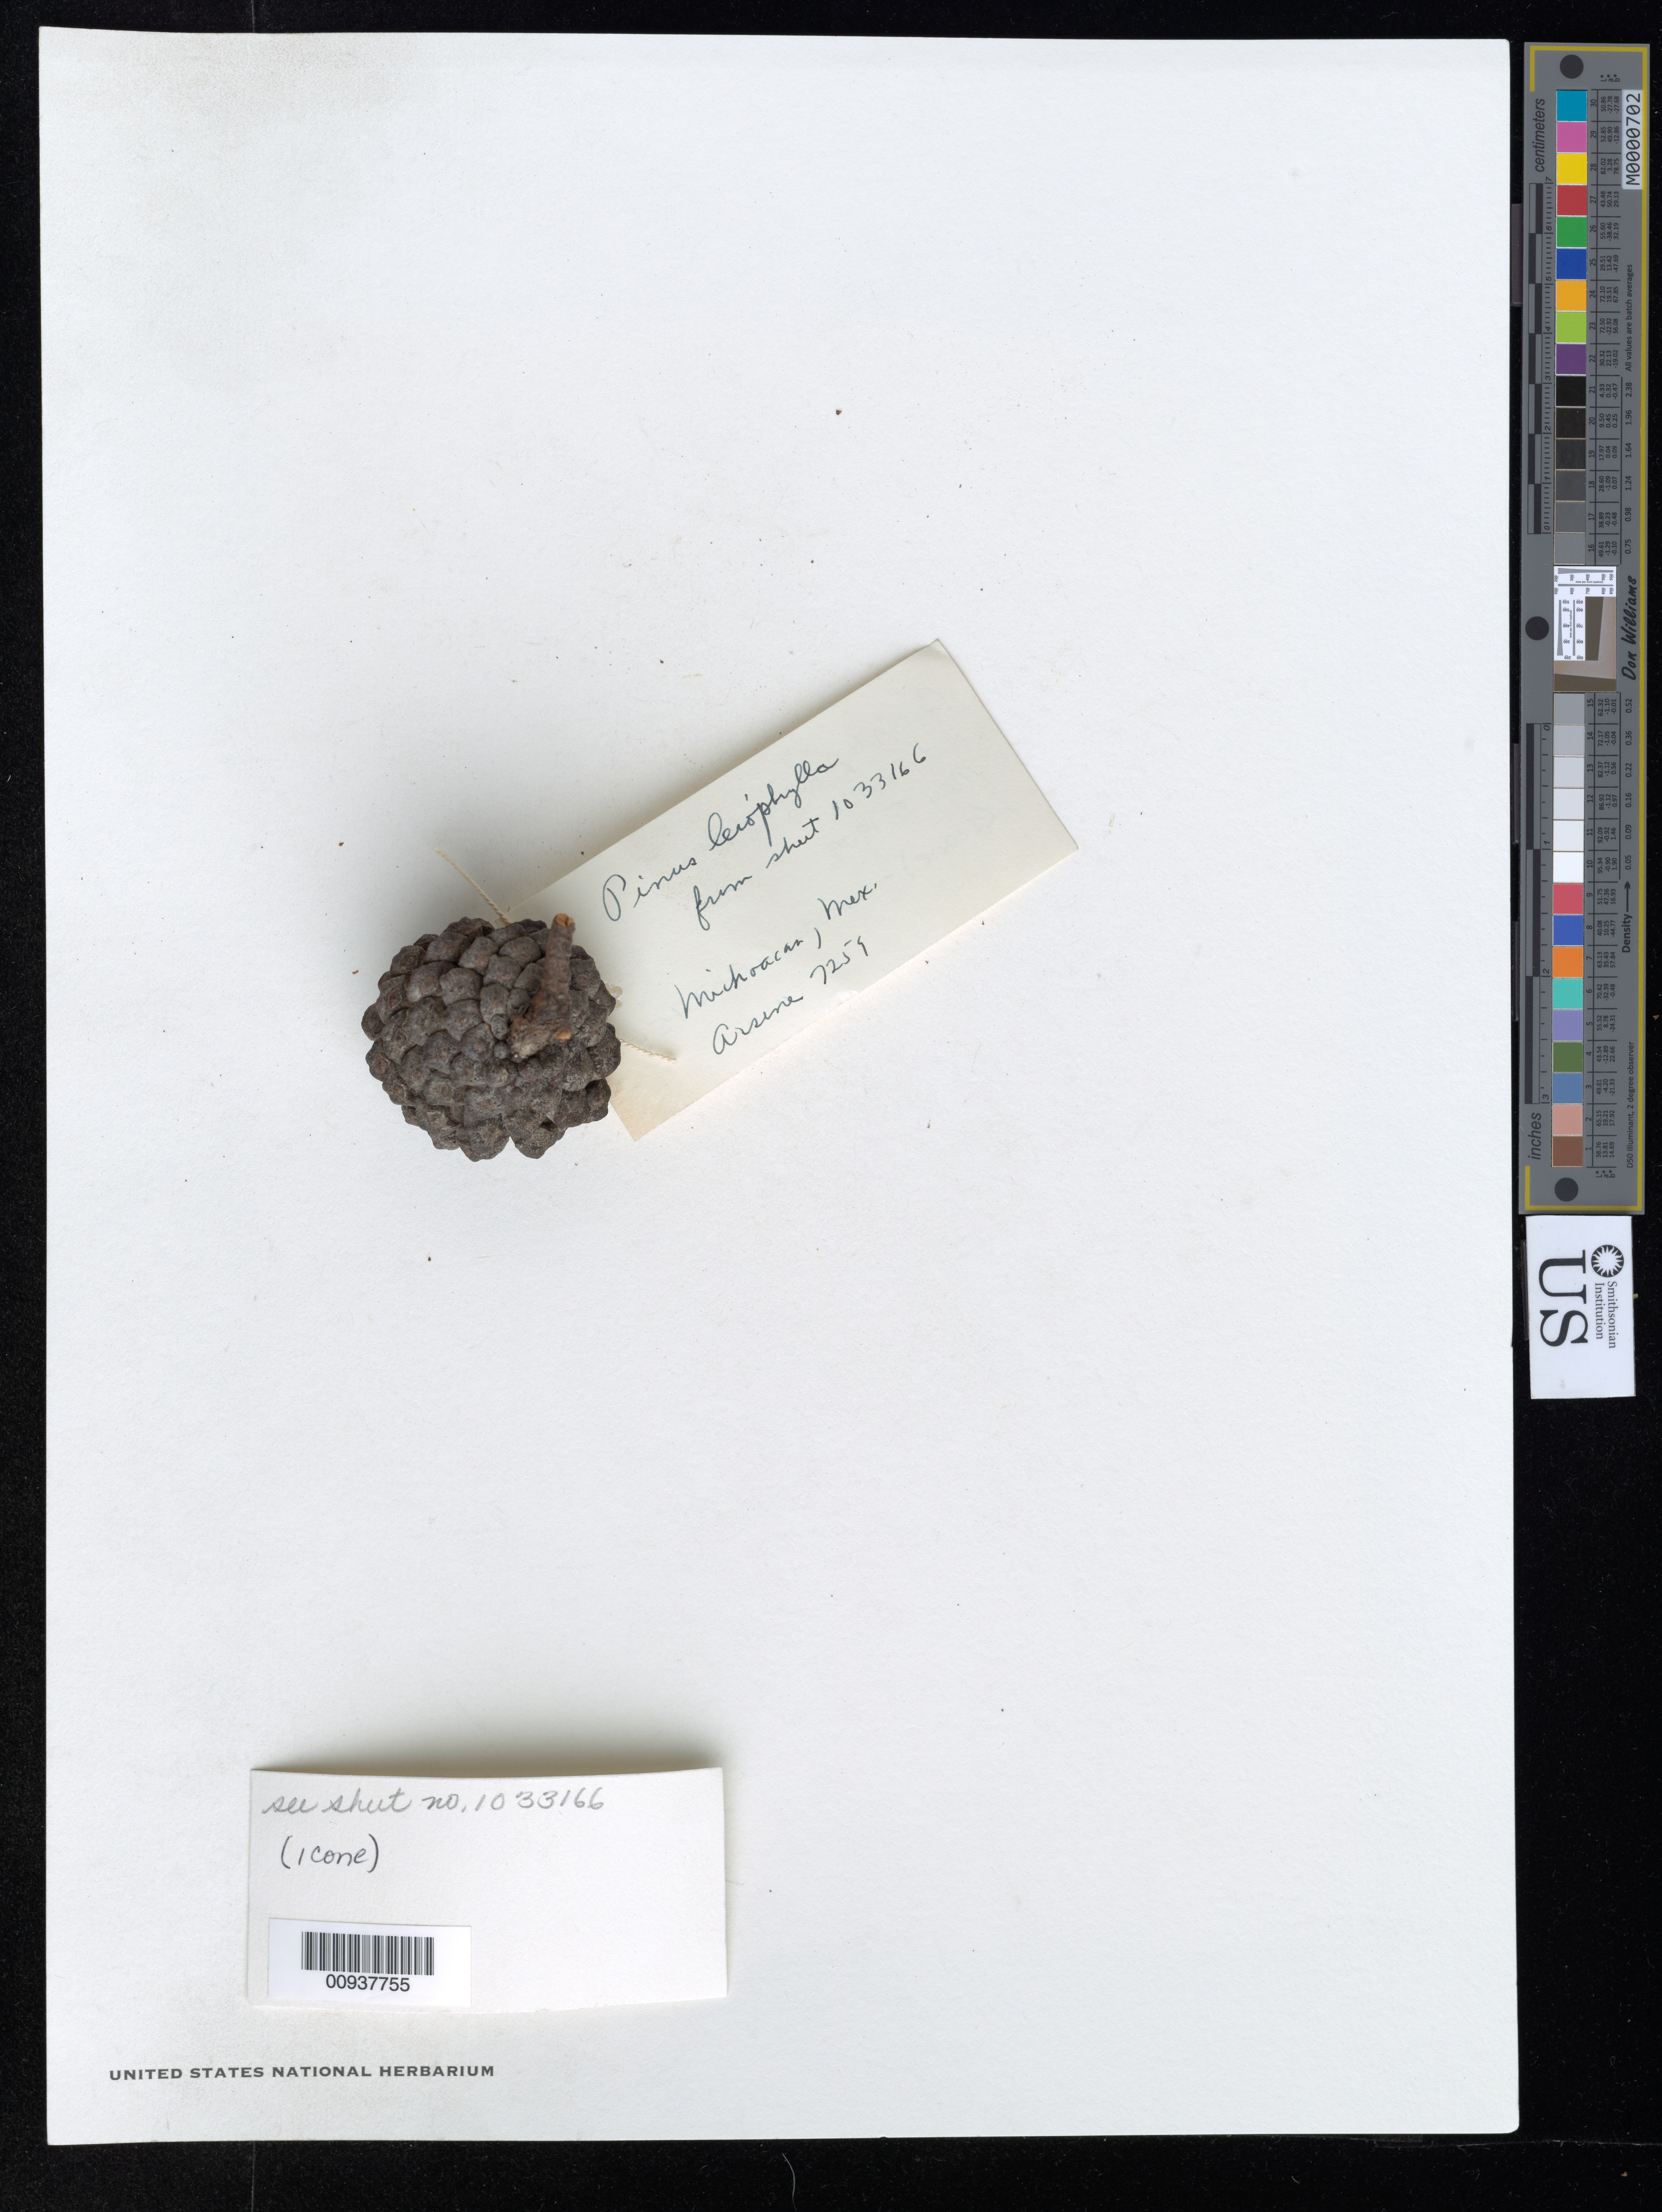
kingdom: Plantae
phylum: Tracheophyta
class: Pinopsida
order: Pinales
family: Pinaceae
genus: Pinus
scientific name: Pinus leiophylla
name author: Schiede ex Schltdl. & Cham.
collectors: Bro. G. Arsène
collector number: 7259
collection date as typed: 05 May 1909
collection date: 1909-05-05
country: Mexico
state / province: Michoacán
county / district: Morelia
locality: Carríndapaz [sic correct spelling Carindapaz]. Vicinity of Morelia.